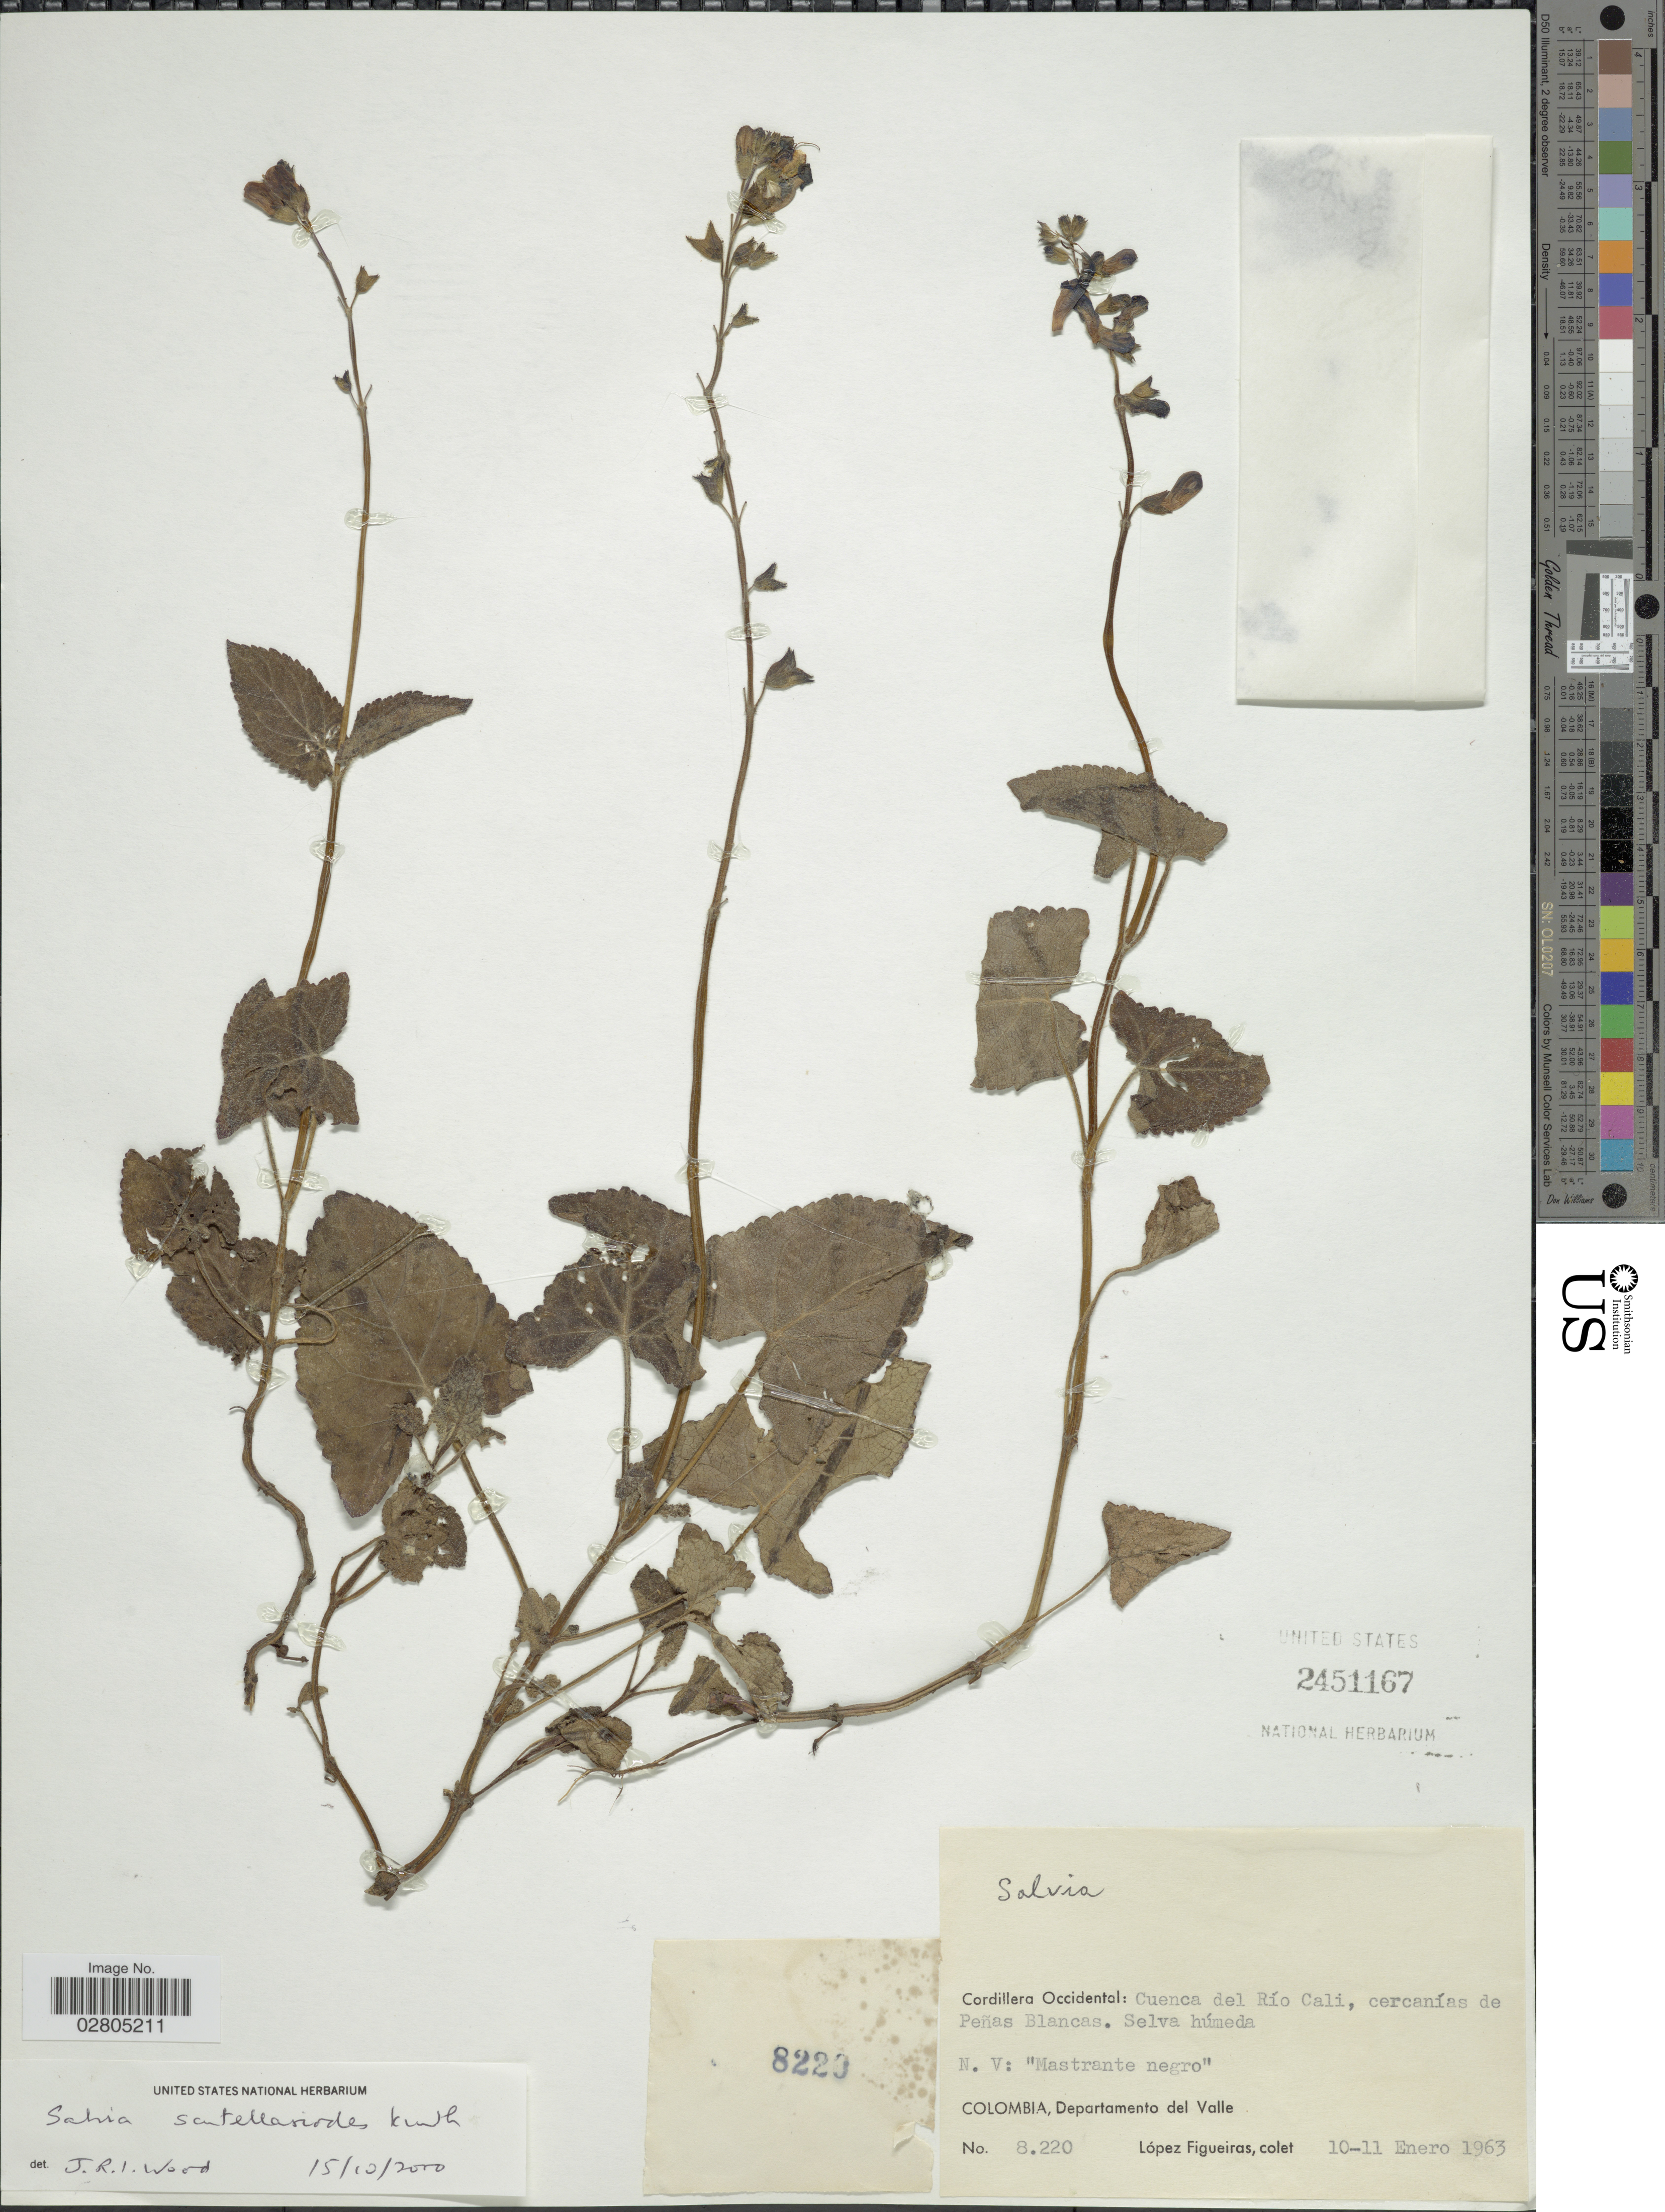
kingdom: Plantae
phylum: Tracheophyta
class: Magnoliopsida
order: Lamiales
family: Lamiaceae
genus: Salvia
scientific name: Salvia scutellarioides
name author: Kunth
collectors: M. López Figueiras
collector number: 8220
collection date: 1963-01-10/1963-01-11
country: Colombia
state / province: Valle del Cauca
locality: Cordillera Occidental, Cuenca del Rio Cali, cercanías de Peñas Blancas, Departamento del Valle.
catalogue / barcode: US 2451167